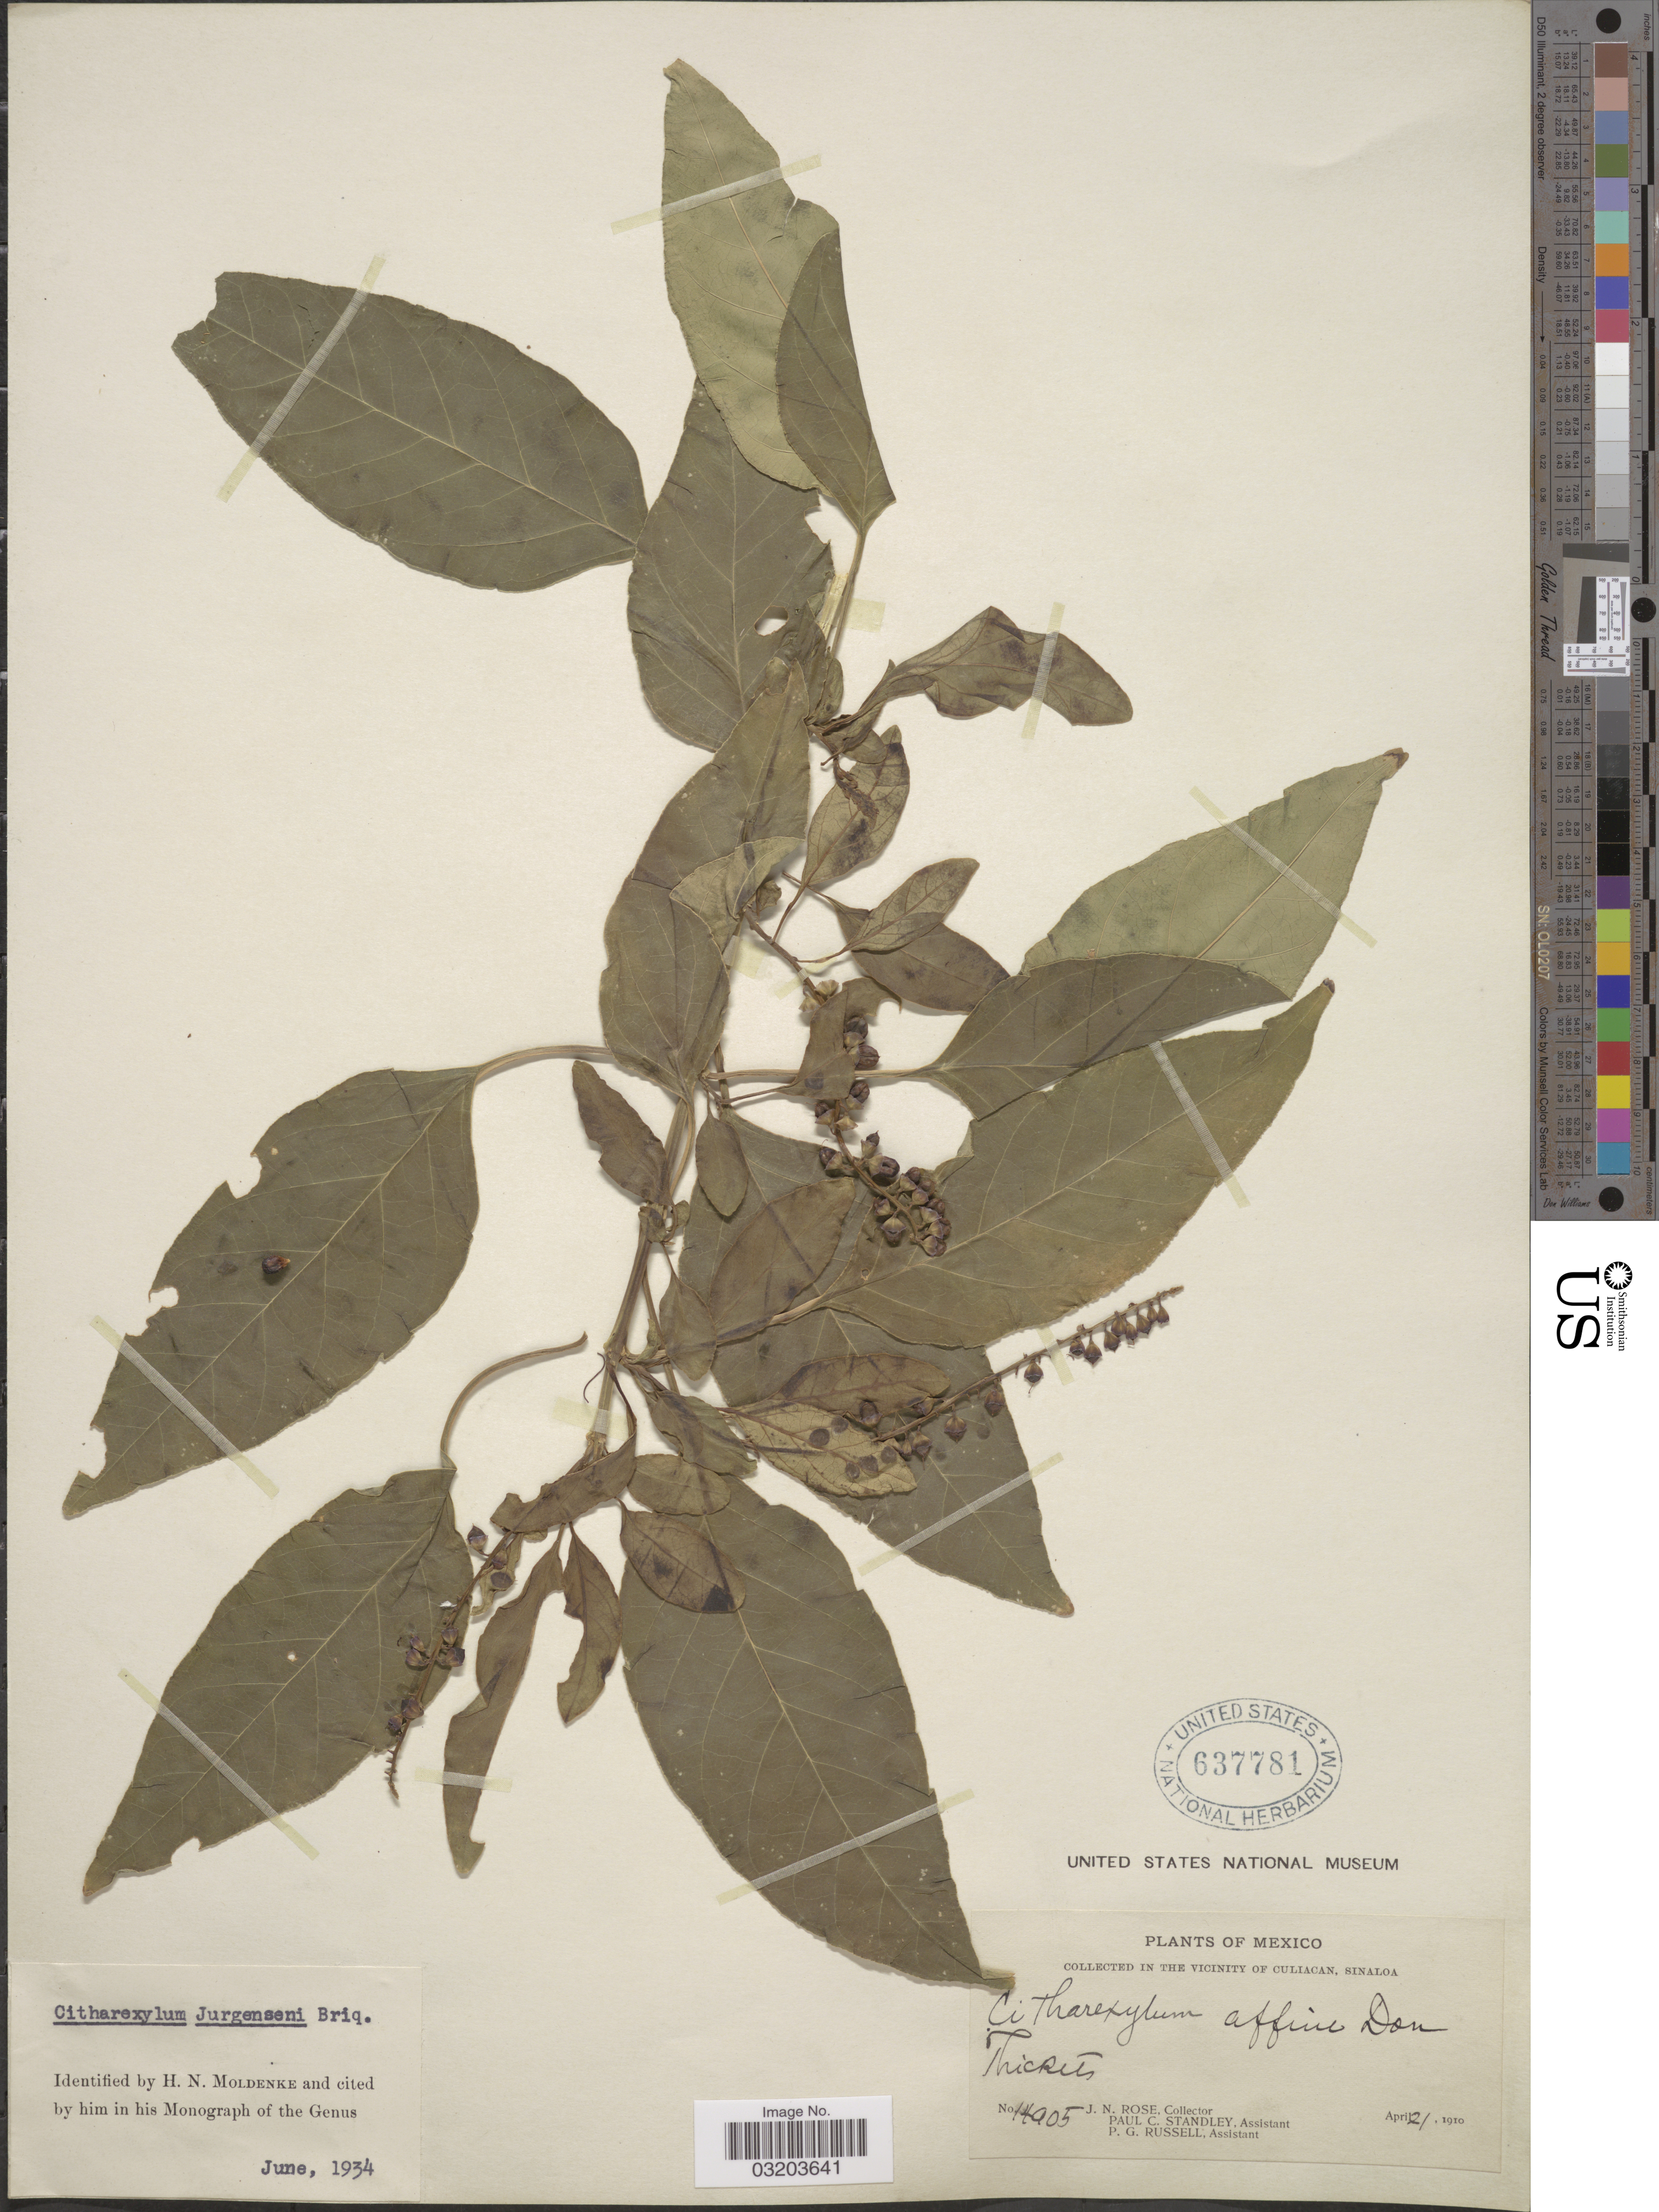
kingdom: Plantae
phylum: Tracheophyta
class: Magnoliopsida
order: Lamiales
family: Verbenaceae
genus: Citharexylum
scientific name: Citharexylum jurgensenii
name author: Briq.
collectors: J. N. Rose, P. C. Standley & P. G. Russell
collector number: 14905*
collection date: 1910-04-21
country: Mexico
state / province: Sinaloa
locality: The vicinity of Culiacan.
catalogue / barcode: US 637781